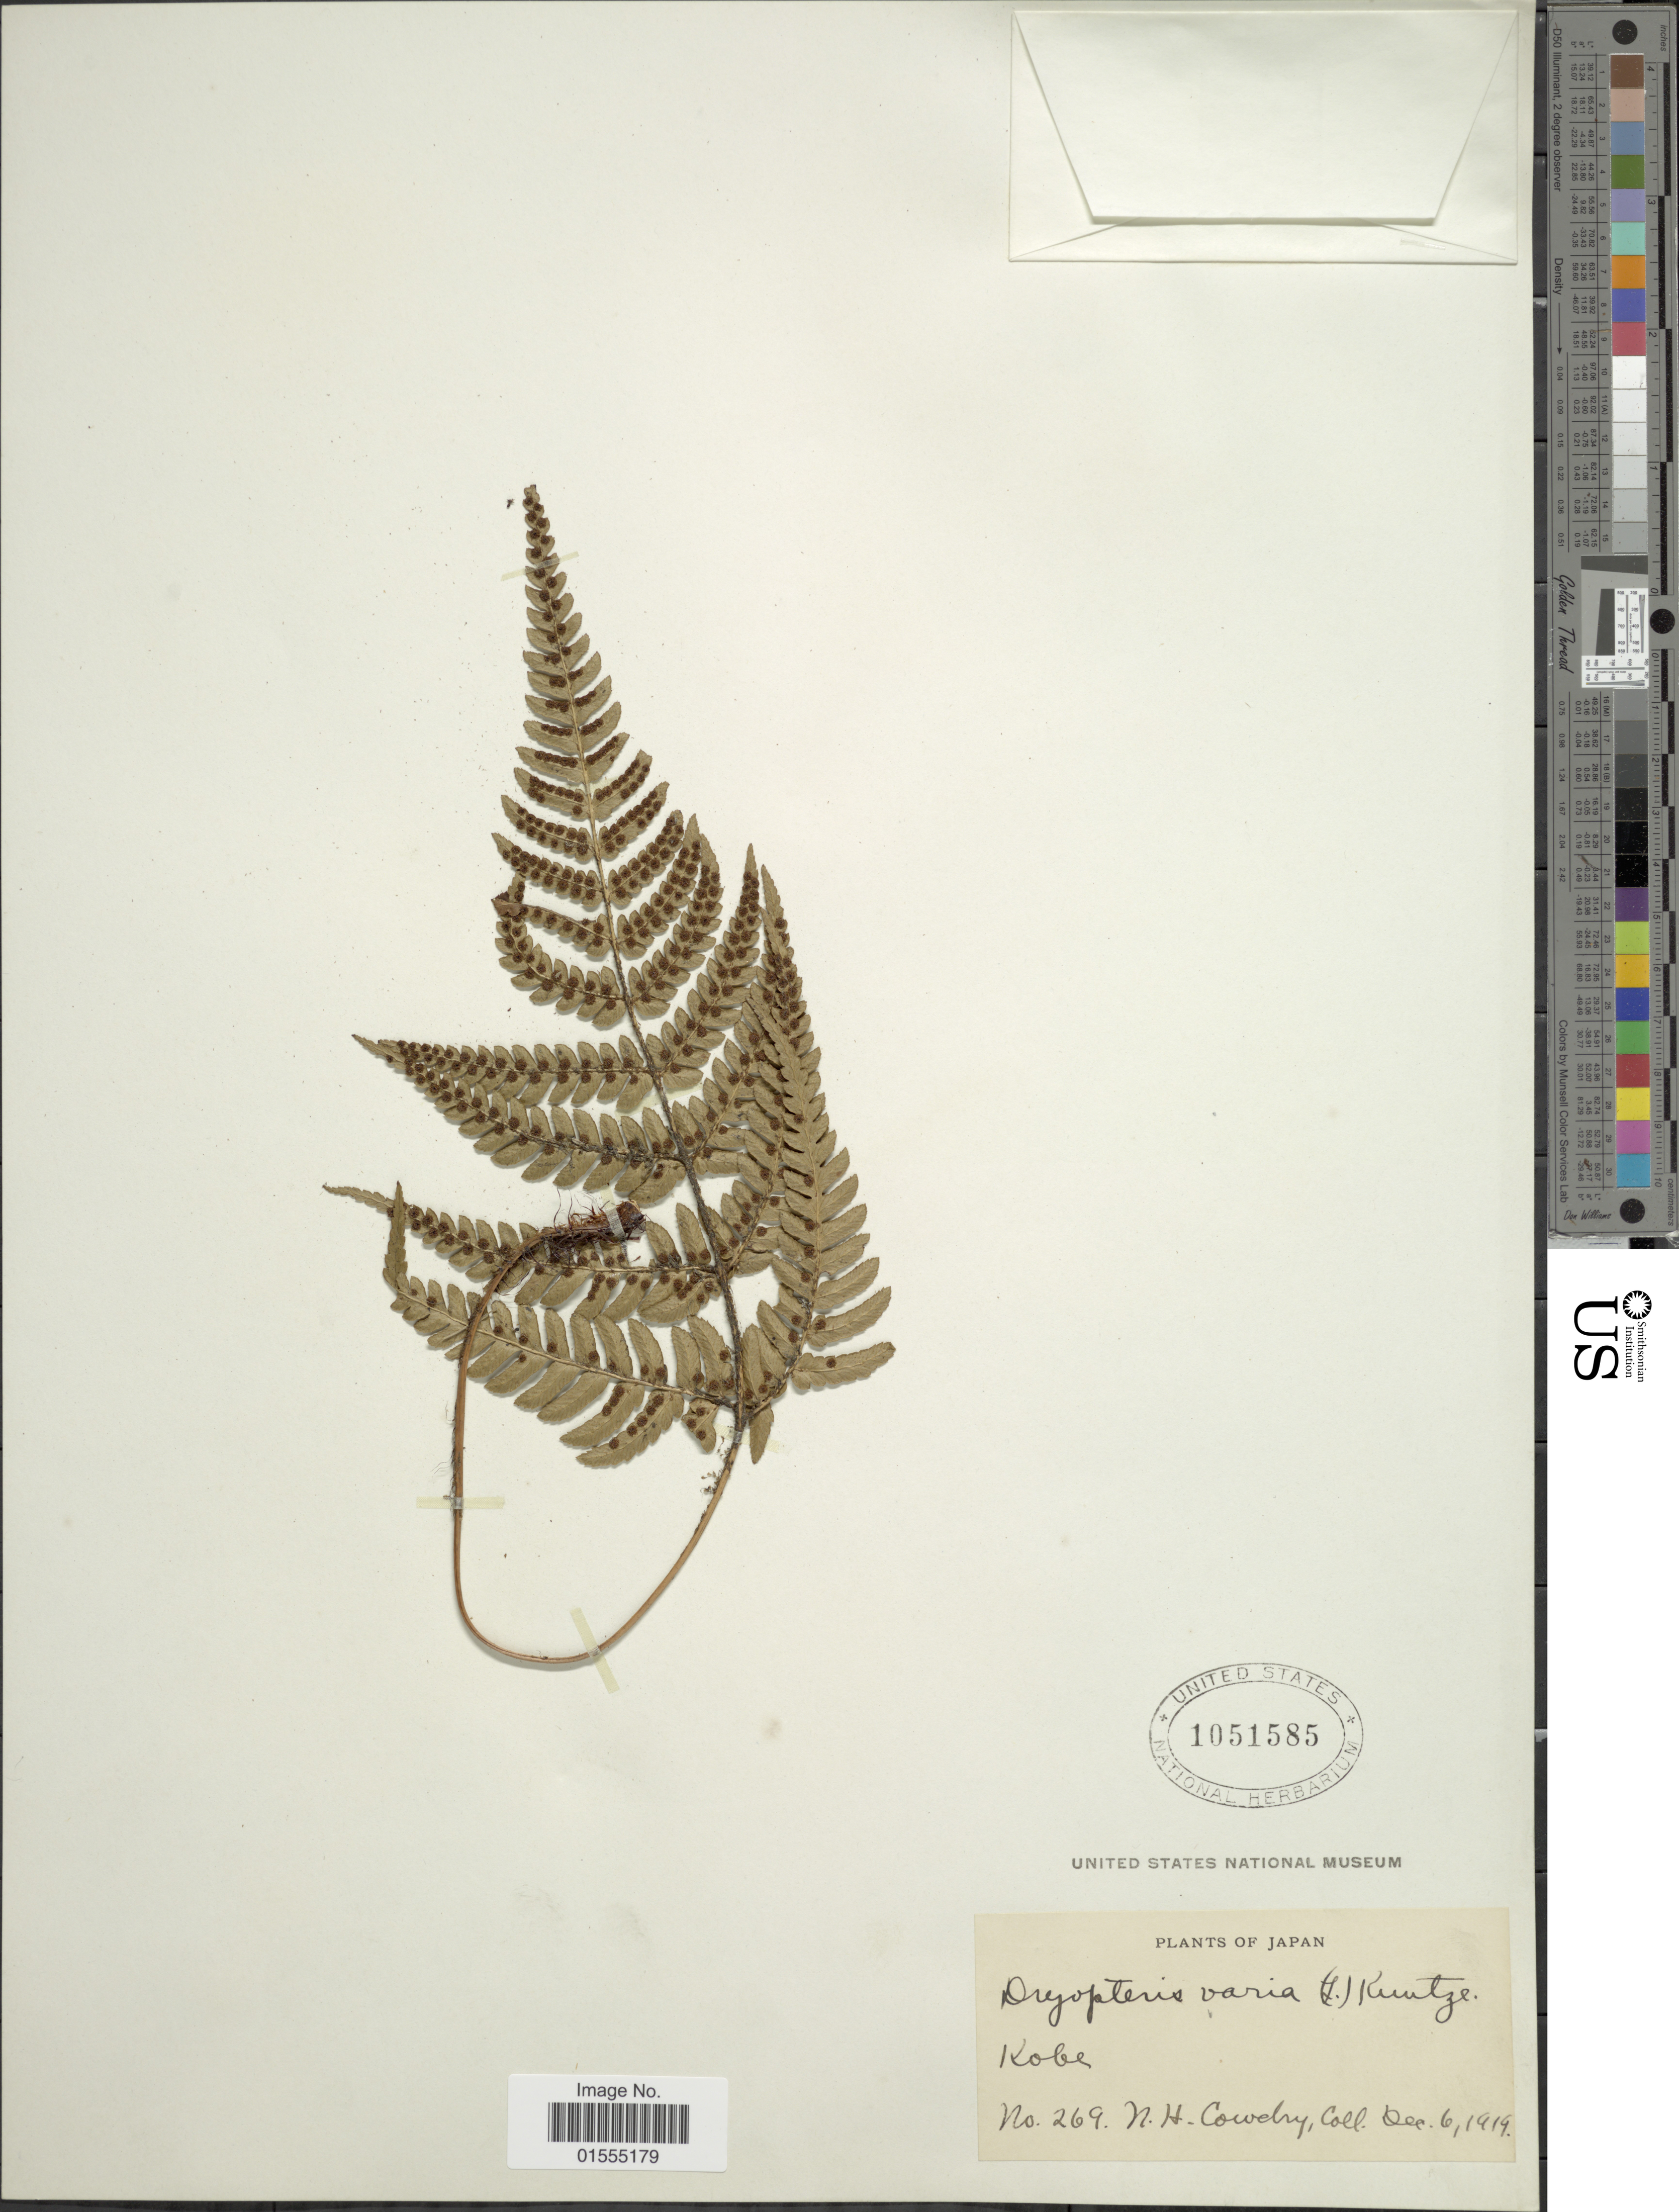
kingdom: Plantae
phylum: Tracheophyta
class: Polypodiopsida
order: Polypodiales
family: Dryopteridaceae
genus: Dryopteris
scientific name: Dryopteris varia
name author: (L.) Kuntze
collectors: N. H. Cowdry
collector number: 269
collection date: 1919-12-06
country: Japan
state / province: Hyogo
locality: Kobe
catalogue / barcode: US 1051585